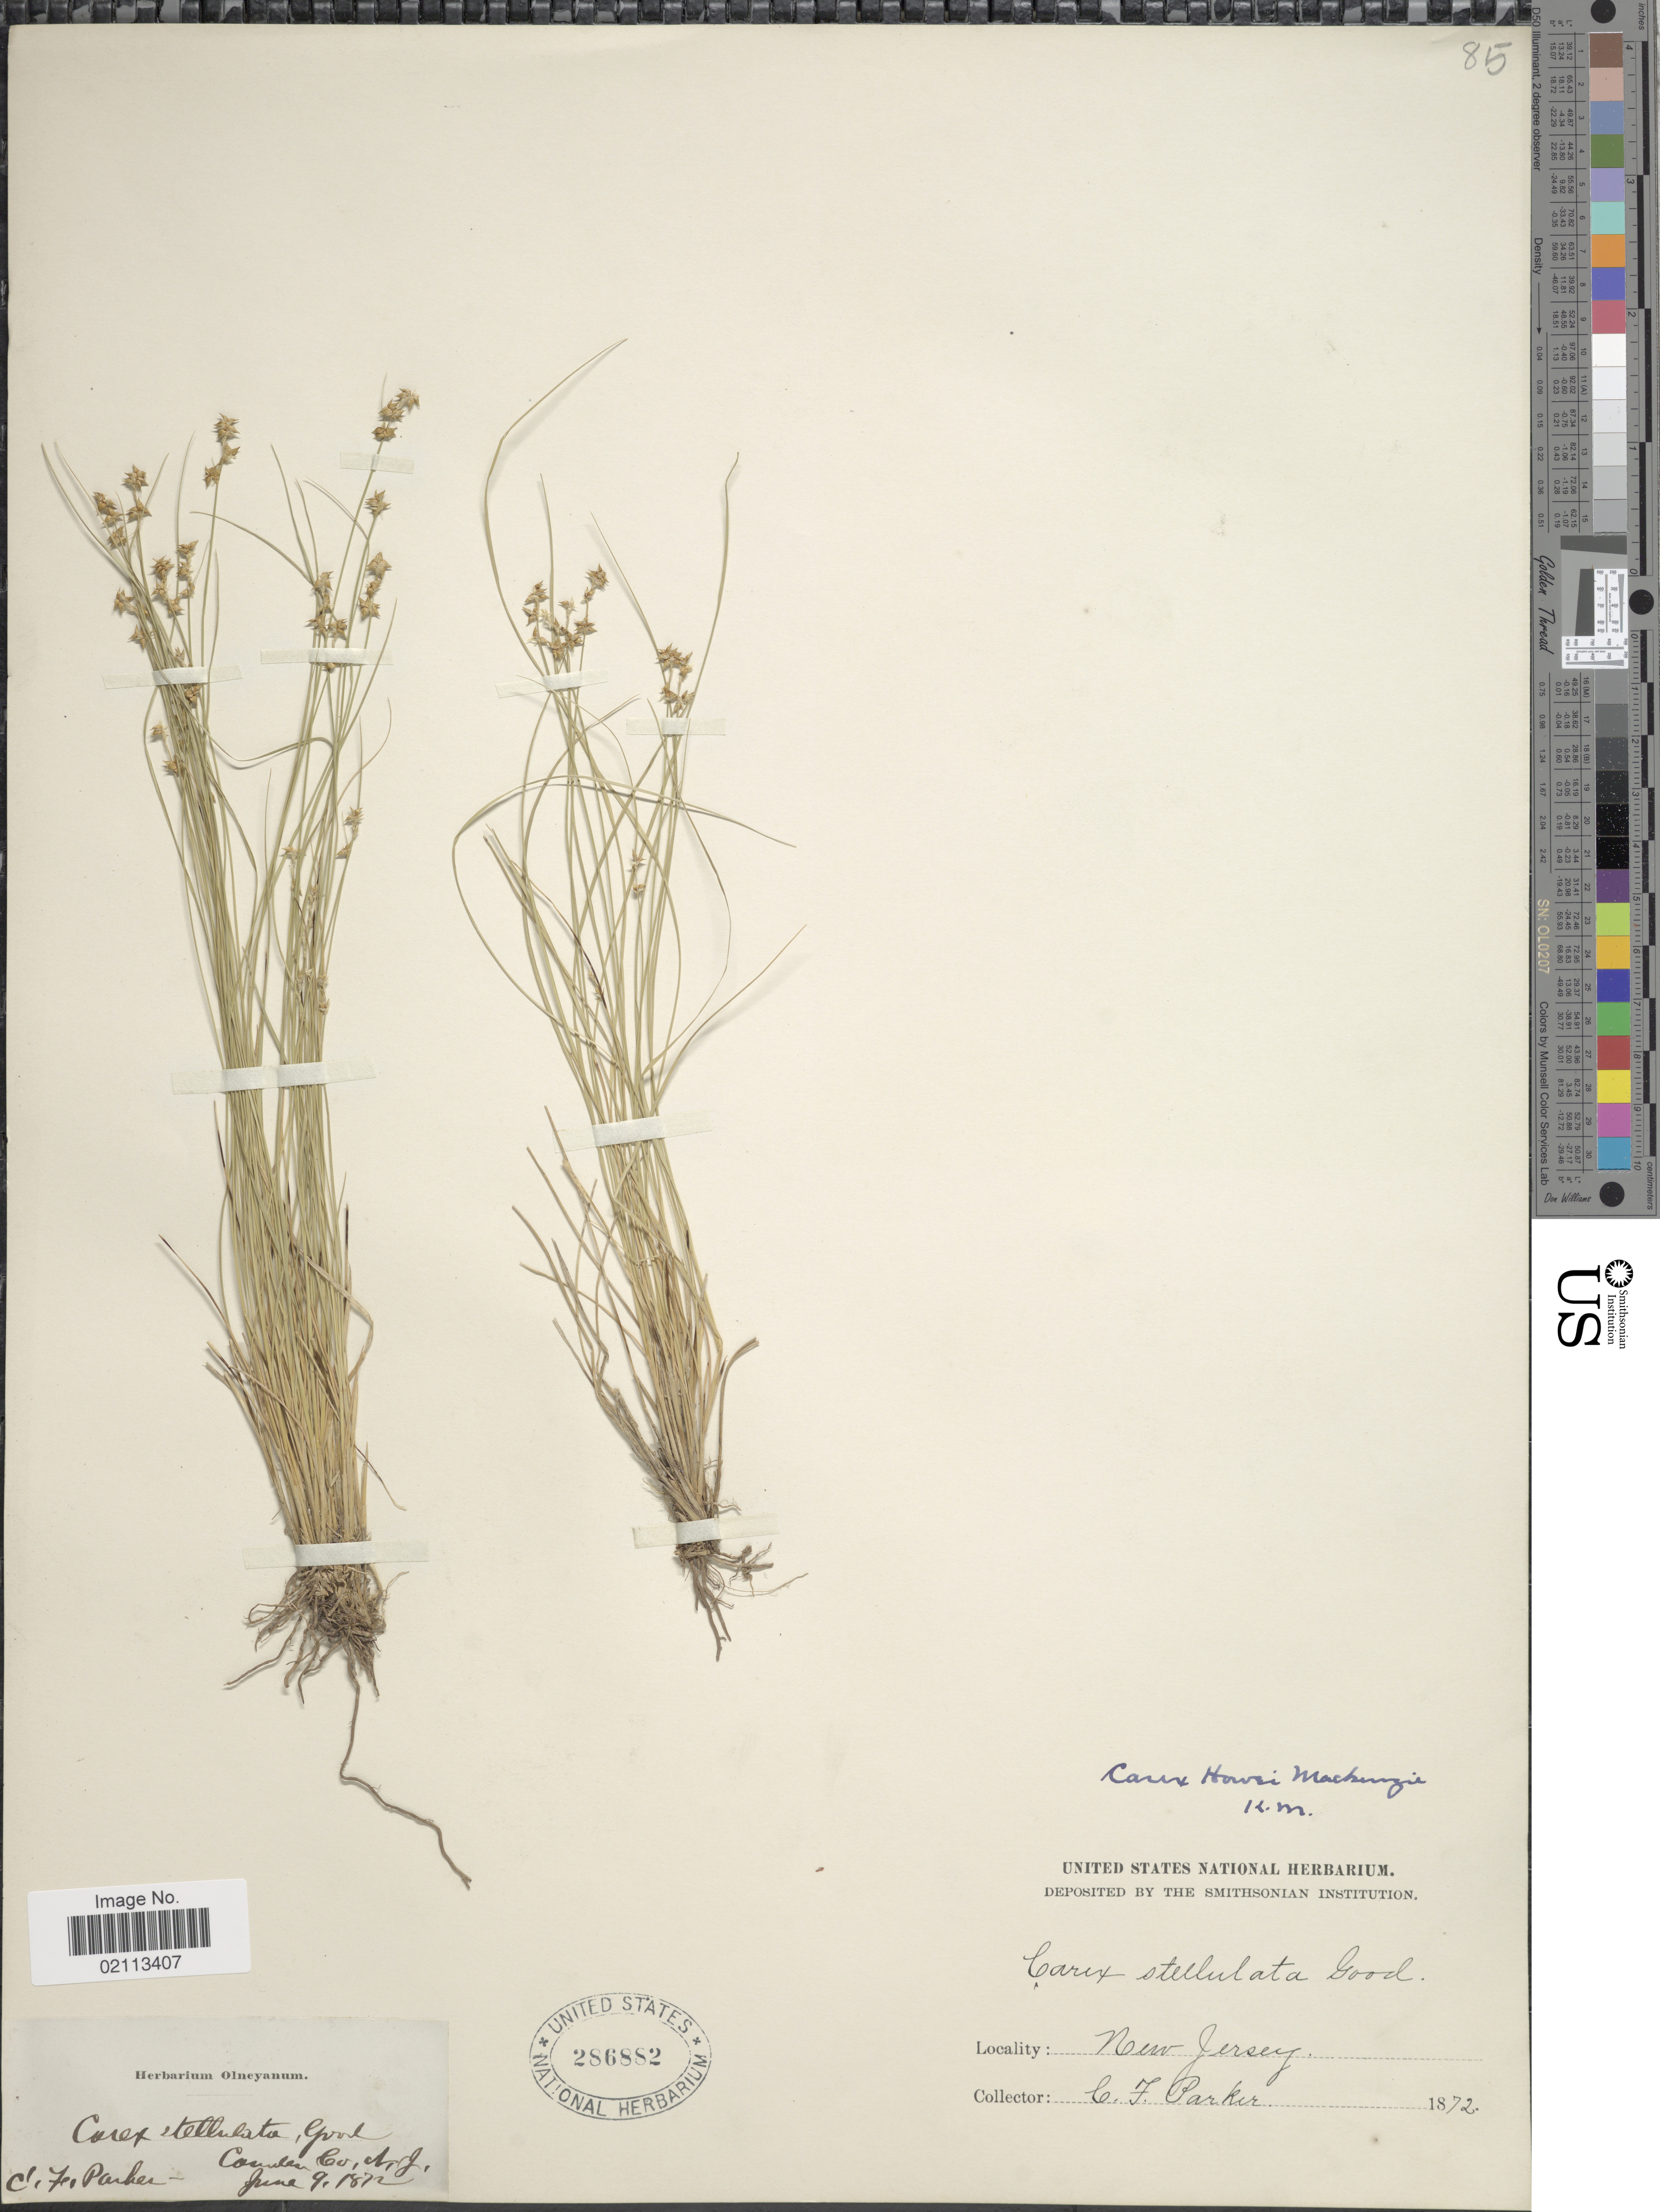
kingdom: Plantae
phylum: Tracheophyta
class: Liliopsida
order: Poales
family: Cyperaceae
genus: Carex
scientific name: Carex howei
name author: Mack.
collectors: C. F. Parker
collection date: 1872-06-09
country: United States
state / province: New Jersey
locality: Camden Co.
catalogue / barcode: US 286882